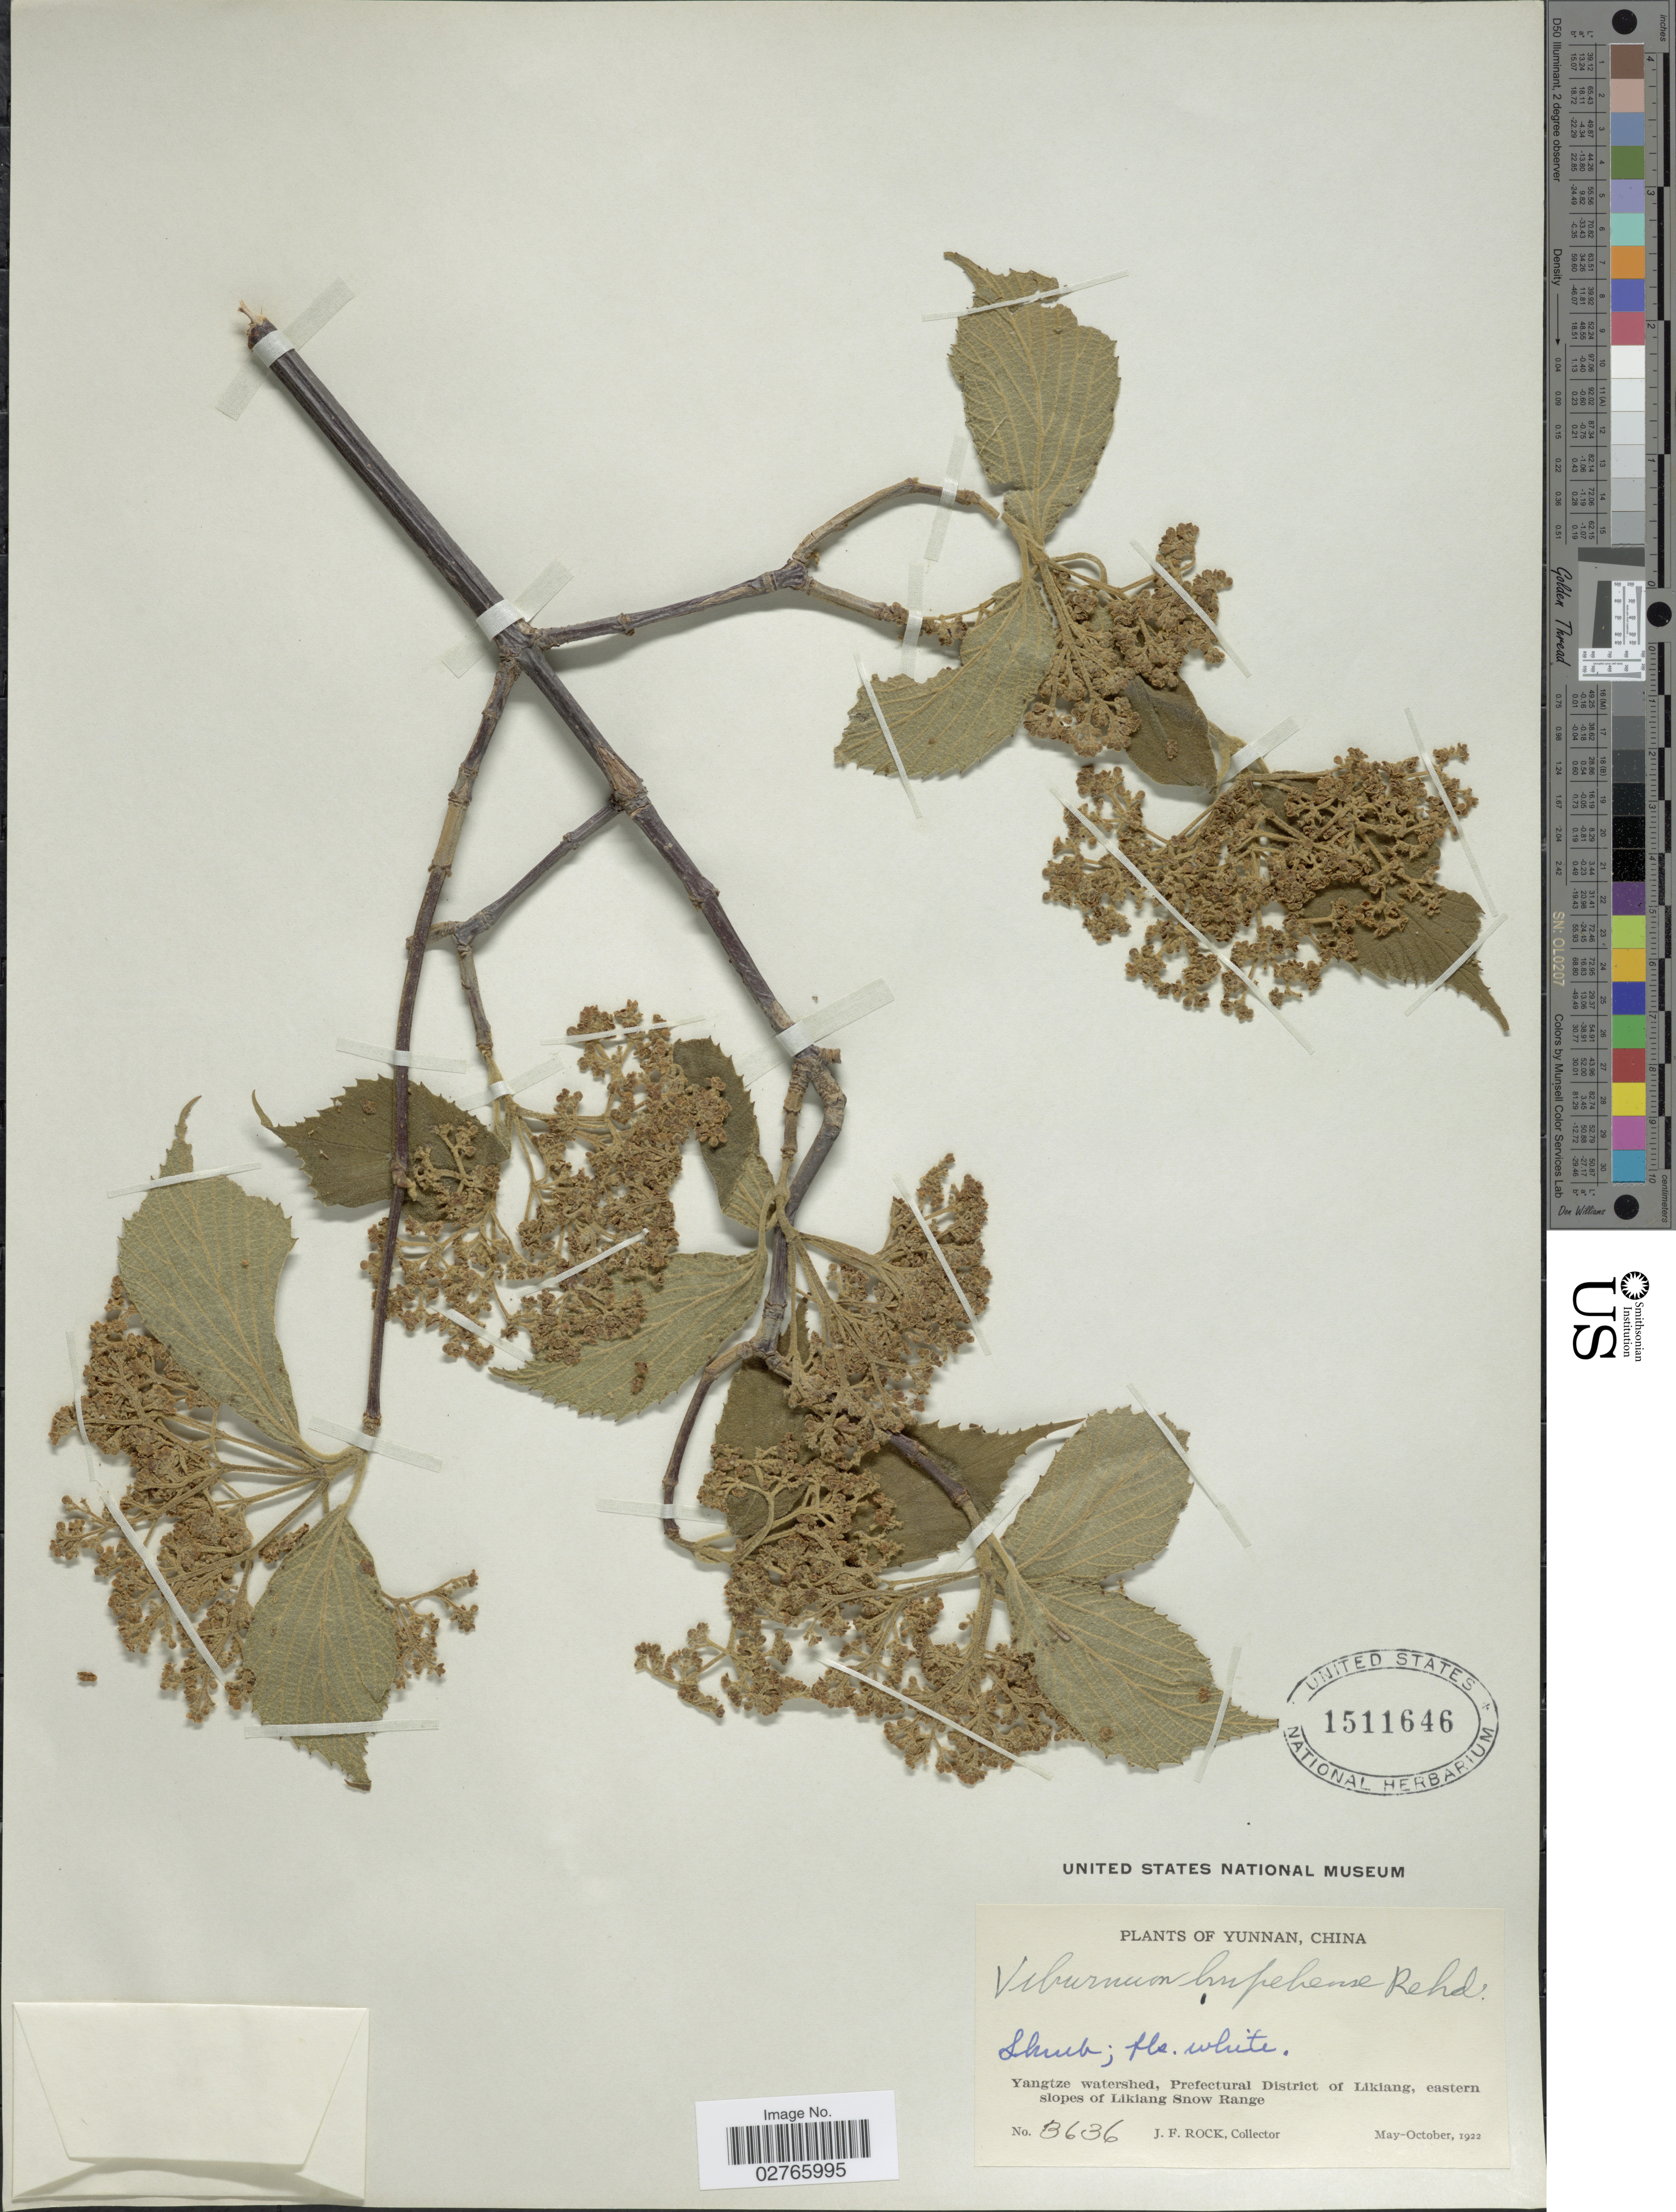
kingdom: Plantae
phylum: Tracheophyta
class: Magnoliopsida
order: Dipsacales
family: Viburnaceae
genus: Viburnum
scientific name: Viburnum hupehense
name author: Rehder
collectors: J. Rock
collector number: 3636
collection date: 1922-05/1922-10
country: China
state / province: Yunnan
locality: Yangtze watershed, Prefectural District of Likiang, eastern slopes of Likiang Snow Range.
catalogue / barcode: US 1511646